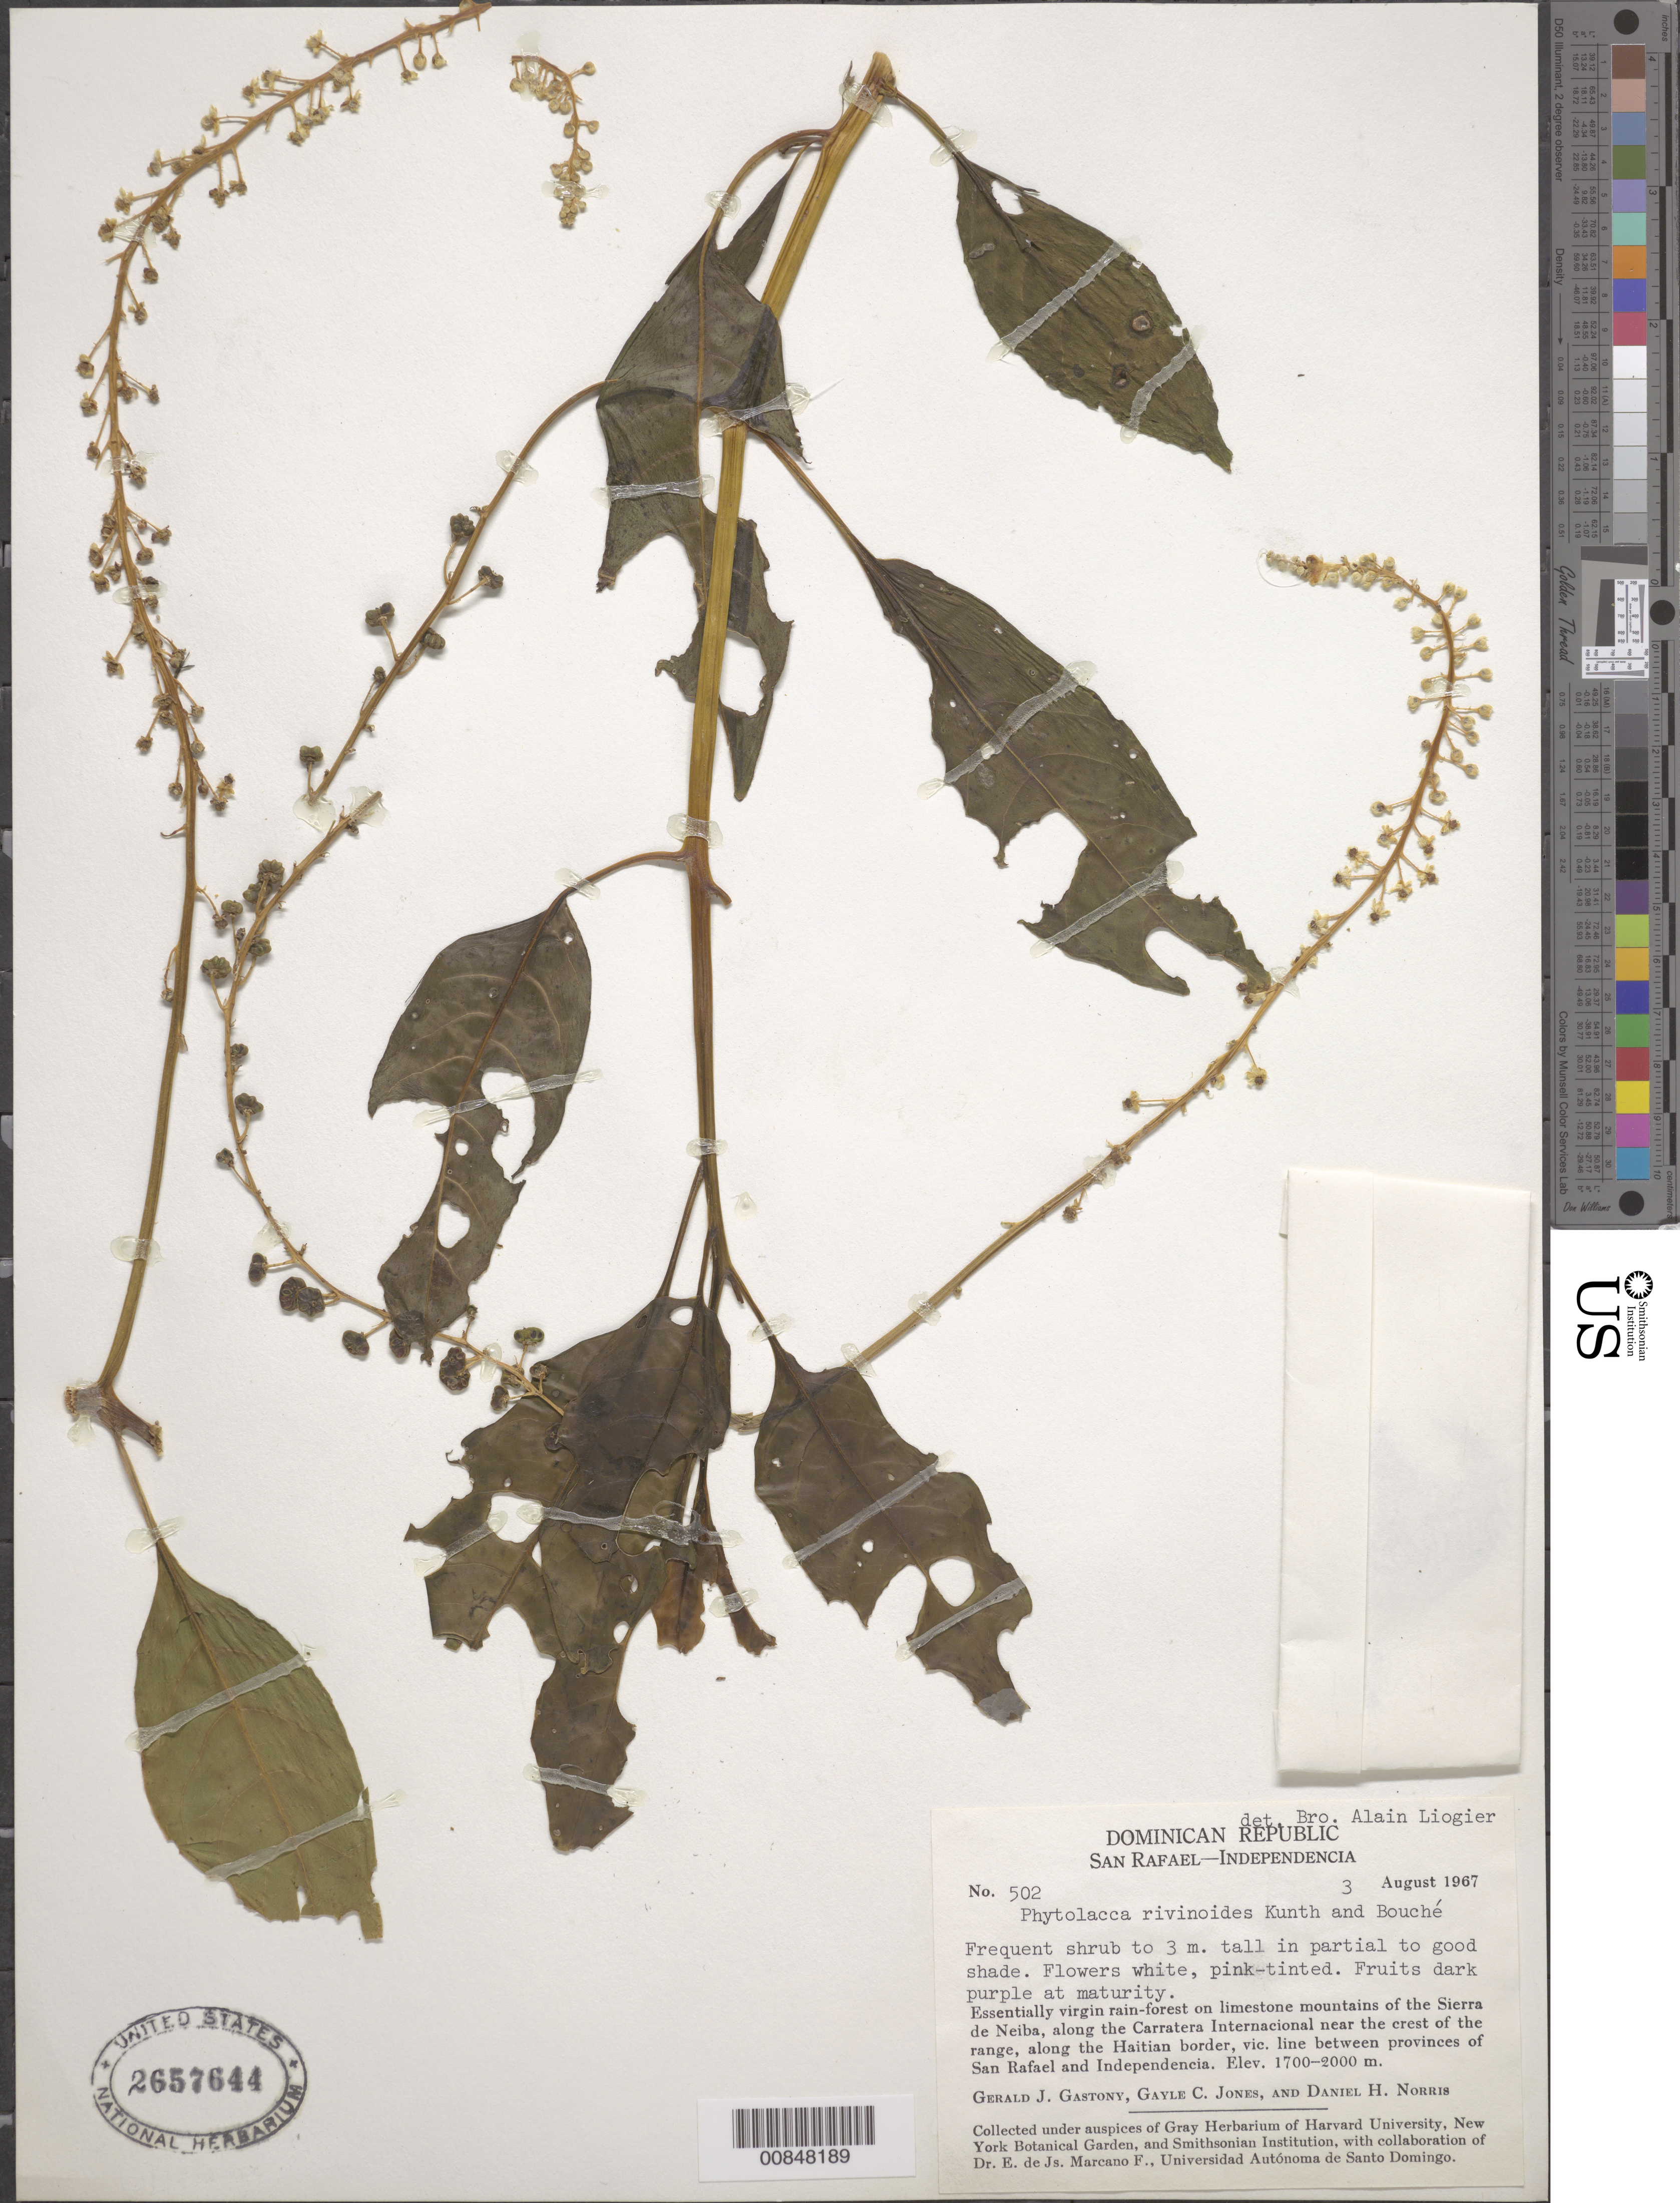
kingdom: Plantae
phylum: Tracheophyta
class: Magnoliopsida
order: Caryophyllales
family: Phytolaccaceae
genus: Phytolacca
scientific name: Phytolacca rivinoides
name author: Kunth & C.D. Bouché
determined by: Liogier, Alain H.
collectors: G. Gastony, G. C. Jones & D. H. Norris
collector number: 502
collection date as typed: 03 Aug 1967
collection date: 1967-08-03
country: Dominican Republic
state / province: Elías Piña / Independencia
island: Hispaniola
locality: Sierra de Neiba, along the Carretera Internacional near the crest of the range, along the Haitian border, vicinity line between provinces of San Rafael (obsolete) and Independencia.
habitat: Essentially virgin rain-forest on limestone mountains. In partial to good shade.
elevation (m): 1700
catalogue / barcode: US 2657644